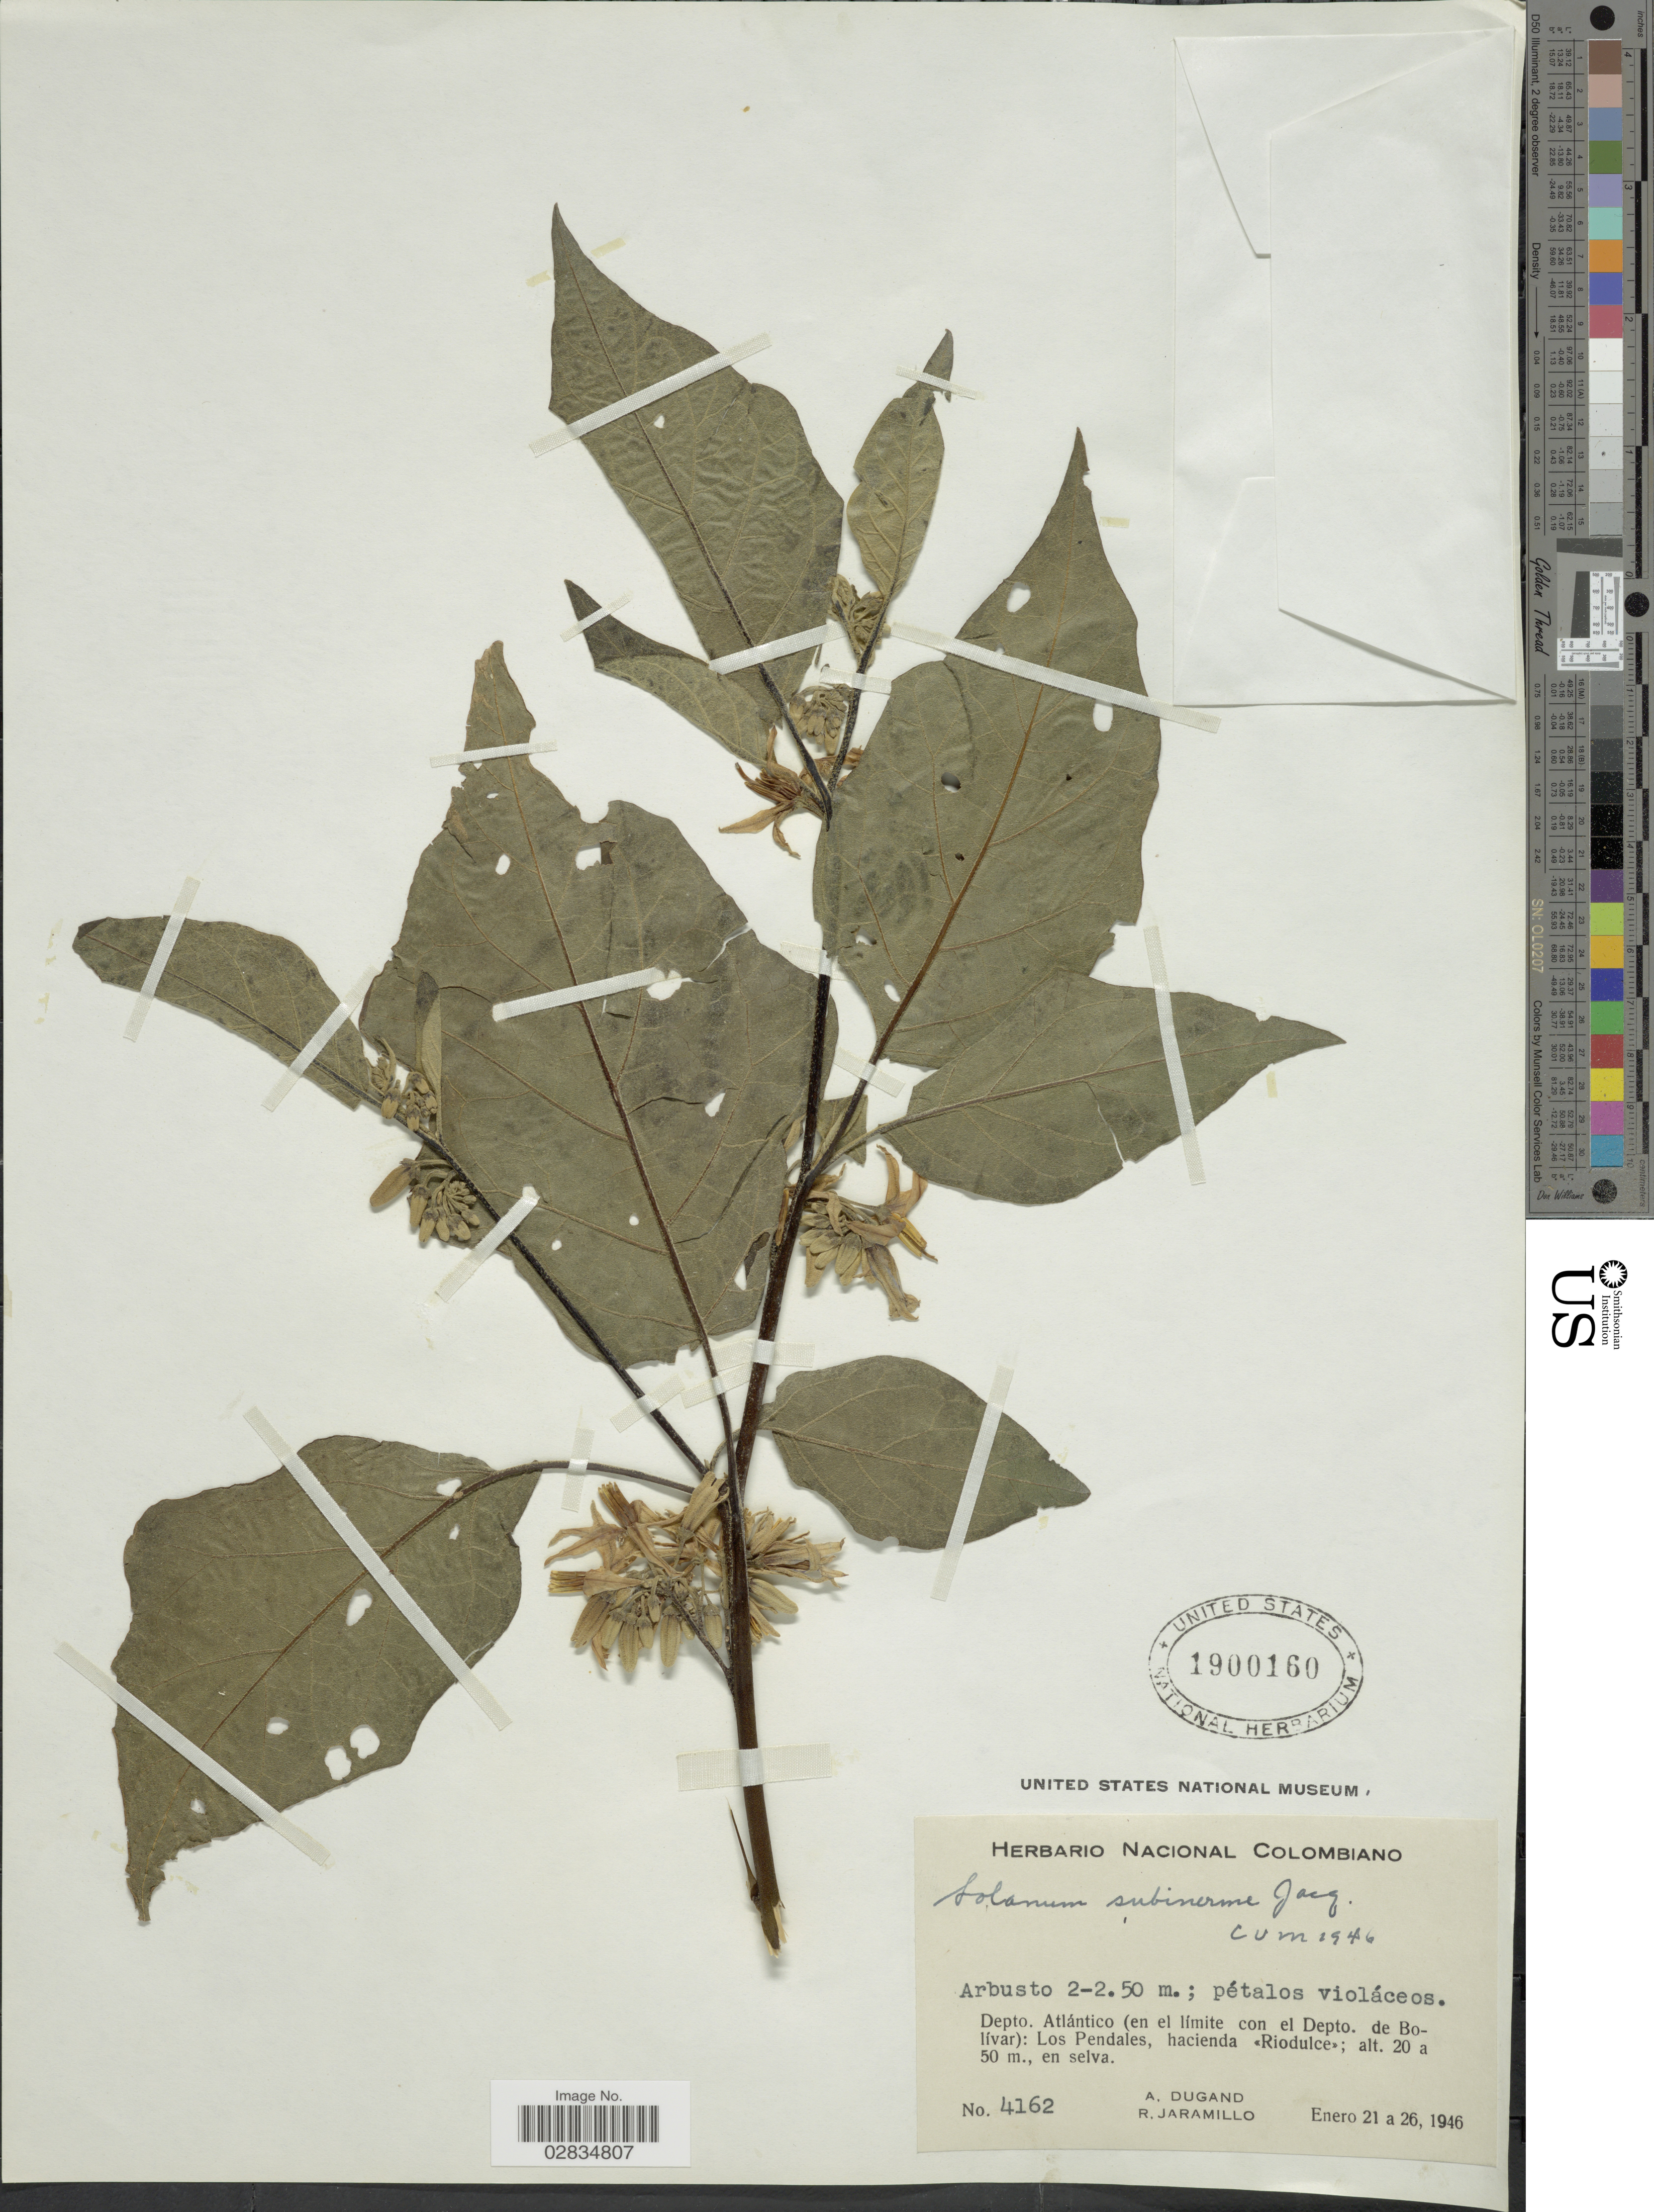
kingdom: Plantae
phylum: Tracheophyta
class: Magnoliopsida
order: Solanales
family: Solanaceae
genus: Solanum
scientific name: Solanum subinerme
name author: Jacq.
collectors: A. Dugand & R. Jaramillo M.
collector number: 4162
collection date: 1946-01-21/1946-01-26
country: Colombia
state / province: Atlántico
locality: Depto. Atlántico (en el límite con el Depto. de Bolívar): Los Pendales, hacienda Riodulce.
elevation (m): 20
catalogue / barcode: US 1900160